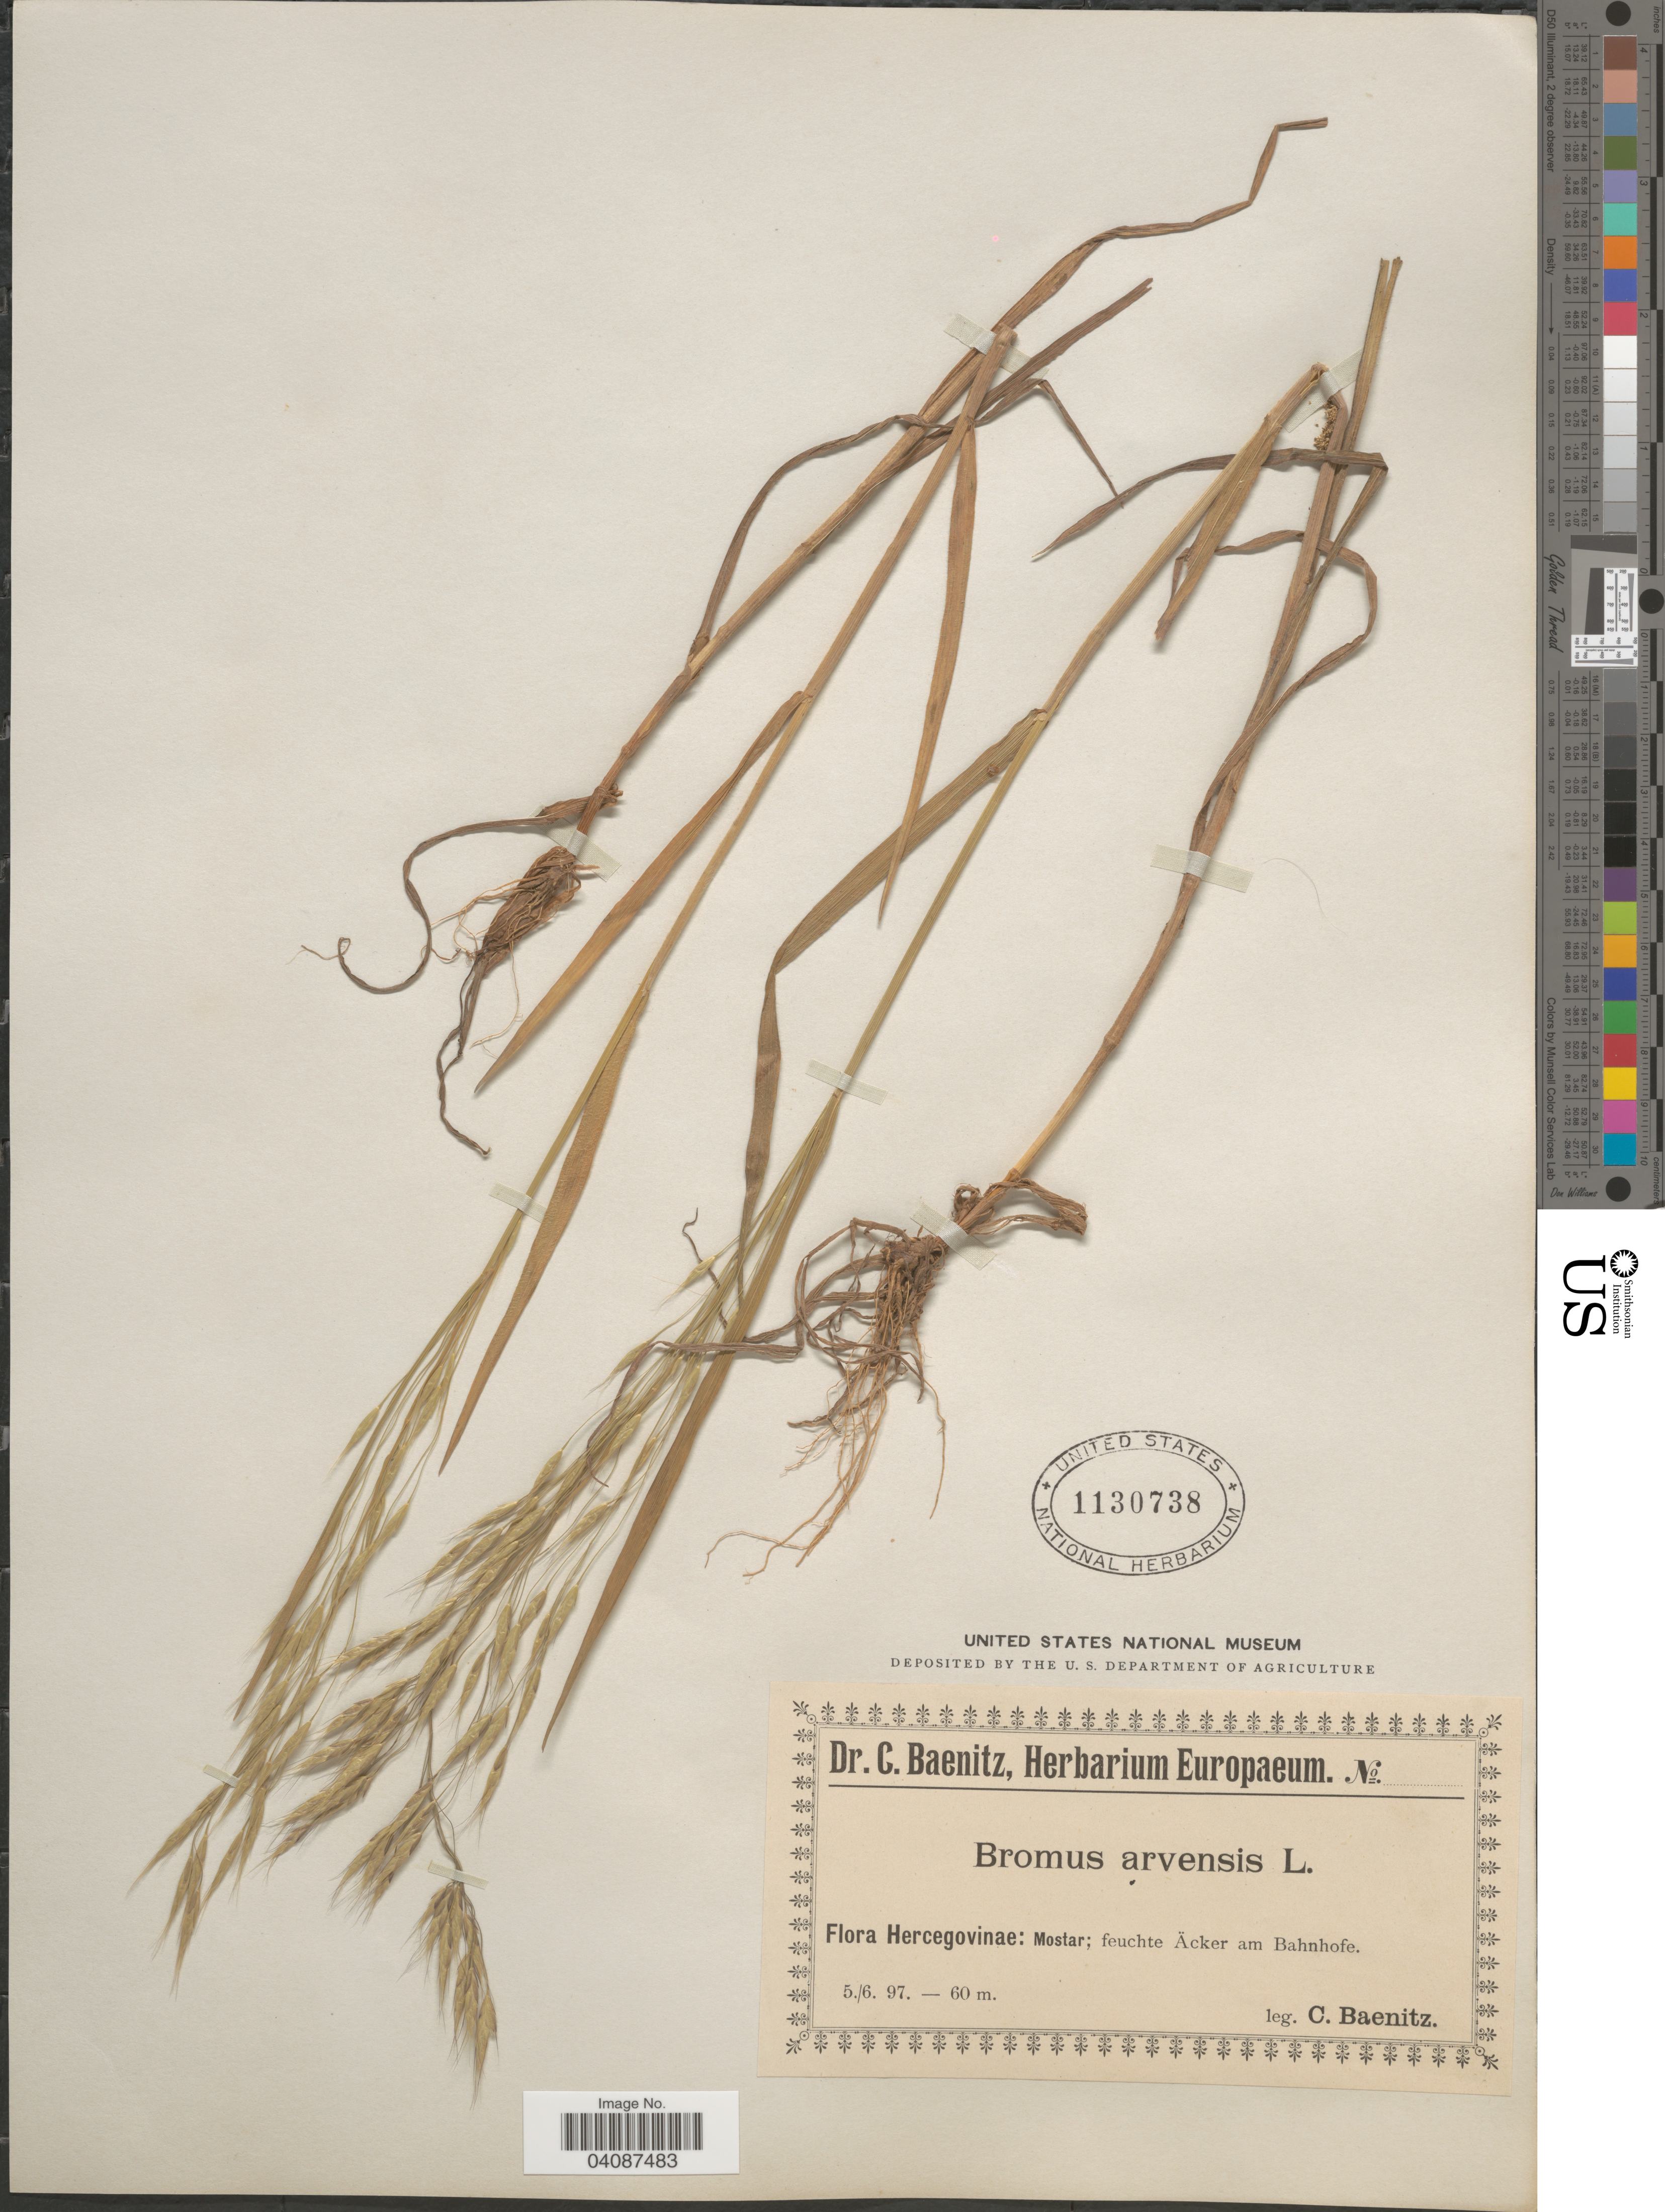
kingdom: Plantae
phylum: Tracheophyta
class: Liliopsida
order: Poales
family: Poaceae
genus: Bromus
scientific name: Bromus arvensis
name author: L.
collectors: C. G. Baenitz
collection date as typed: Transcribed d/m/y: 5/6/97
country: Bosnia and Herzegovina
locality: Hercegovinae: Mostar; feuchte Äcker am Bahnhofe.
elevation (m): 60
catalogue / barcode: US 1130738